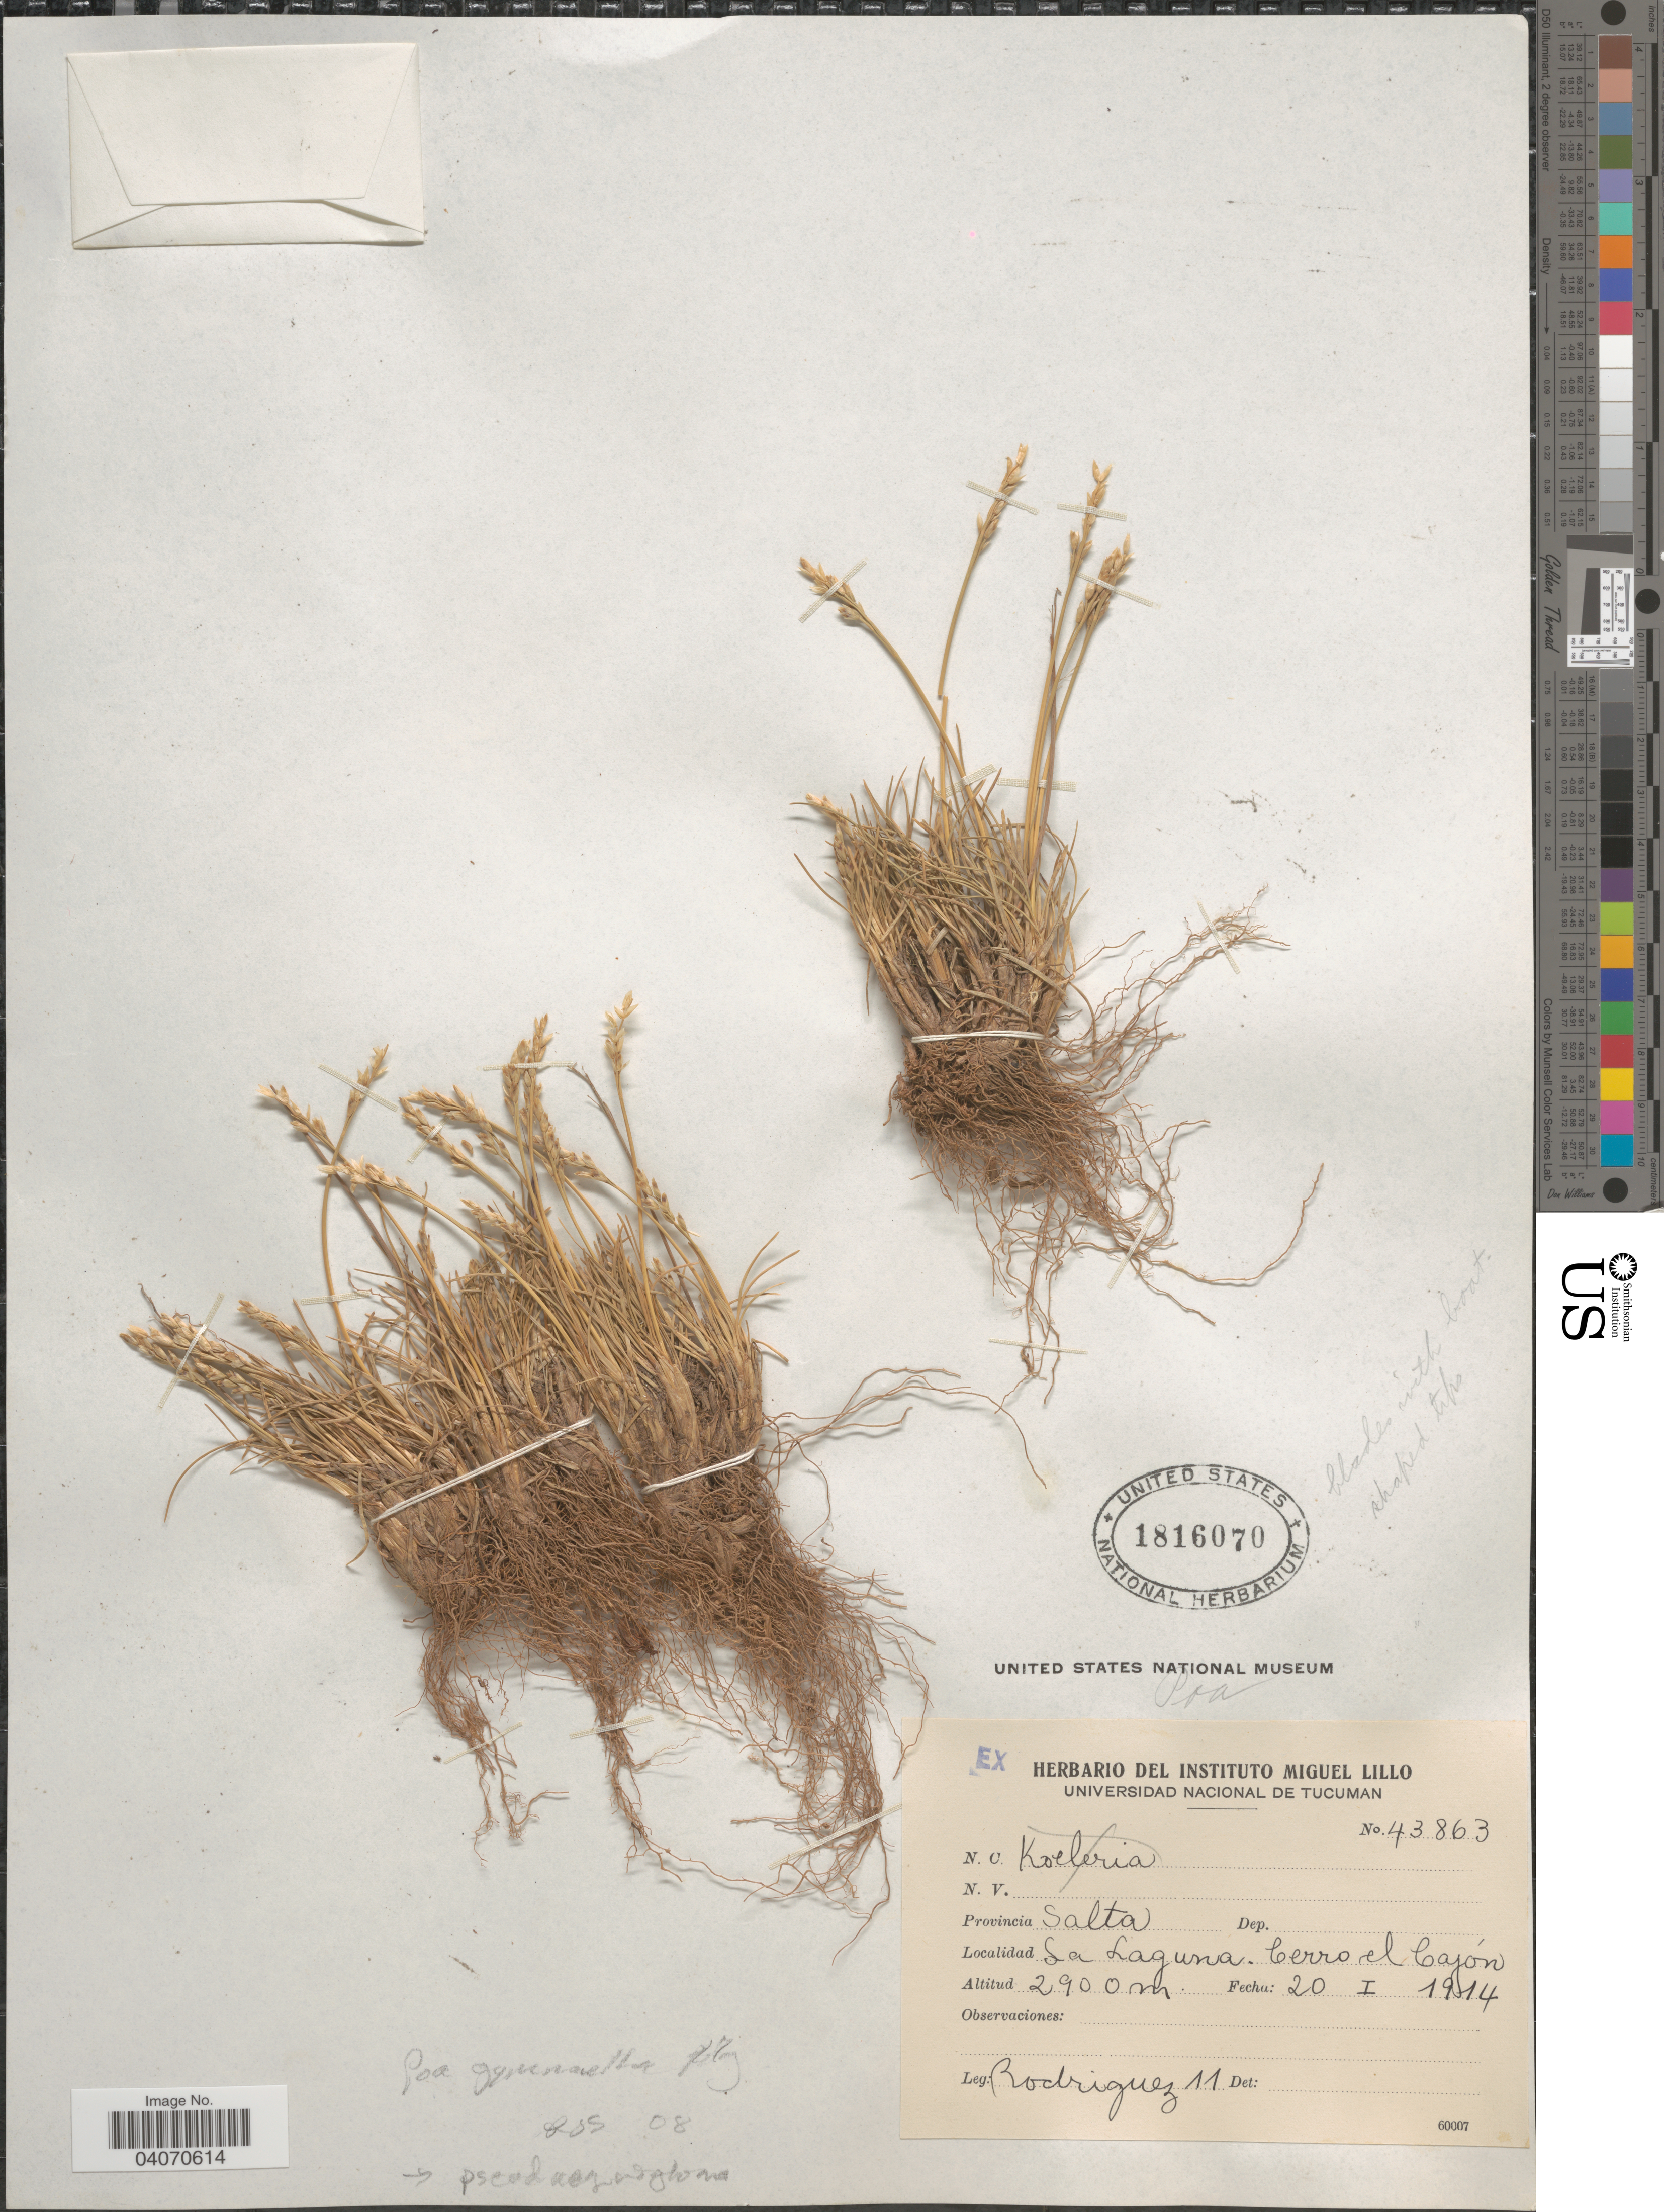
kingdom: Plantae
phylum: Tracheophyta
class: Liliopsida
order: Poales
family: Poaceae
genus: Poa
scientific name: Poa gymnantha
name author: Pilg.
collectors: Rodriguez, --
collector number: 11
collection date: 1914-01-20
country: Argentina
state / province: Salta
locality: La Laguna. Cerro el Cajón.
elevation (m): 2900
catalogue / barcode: US 1816070